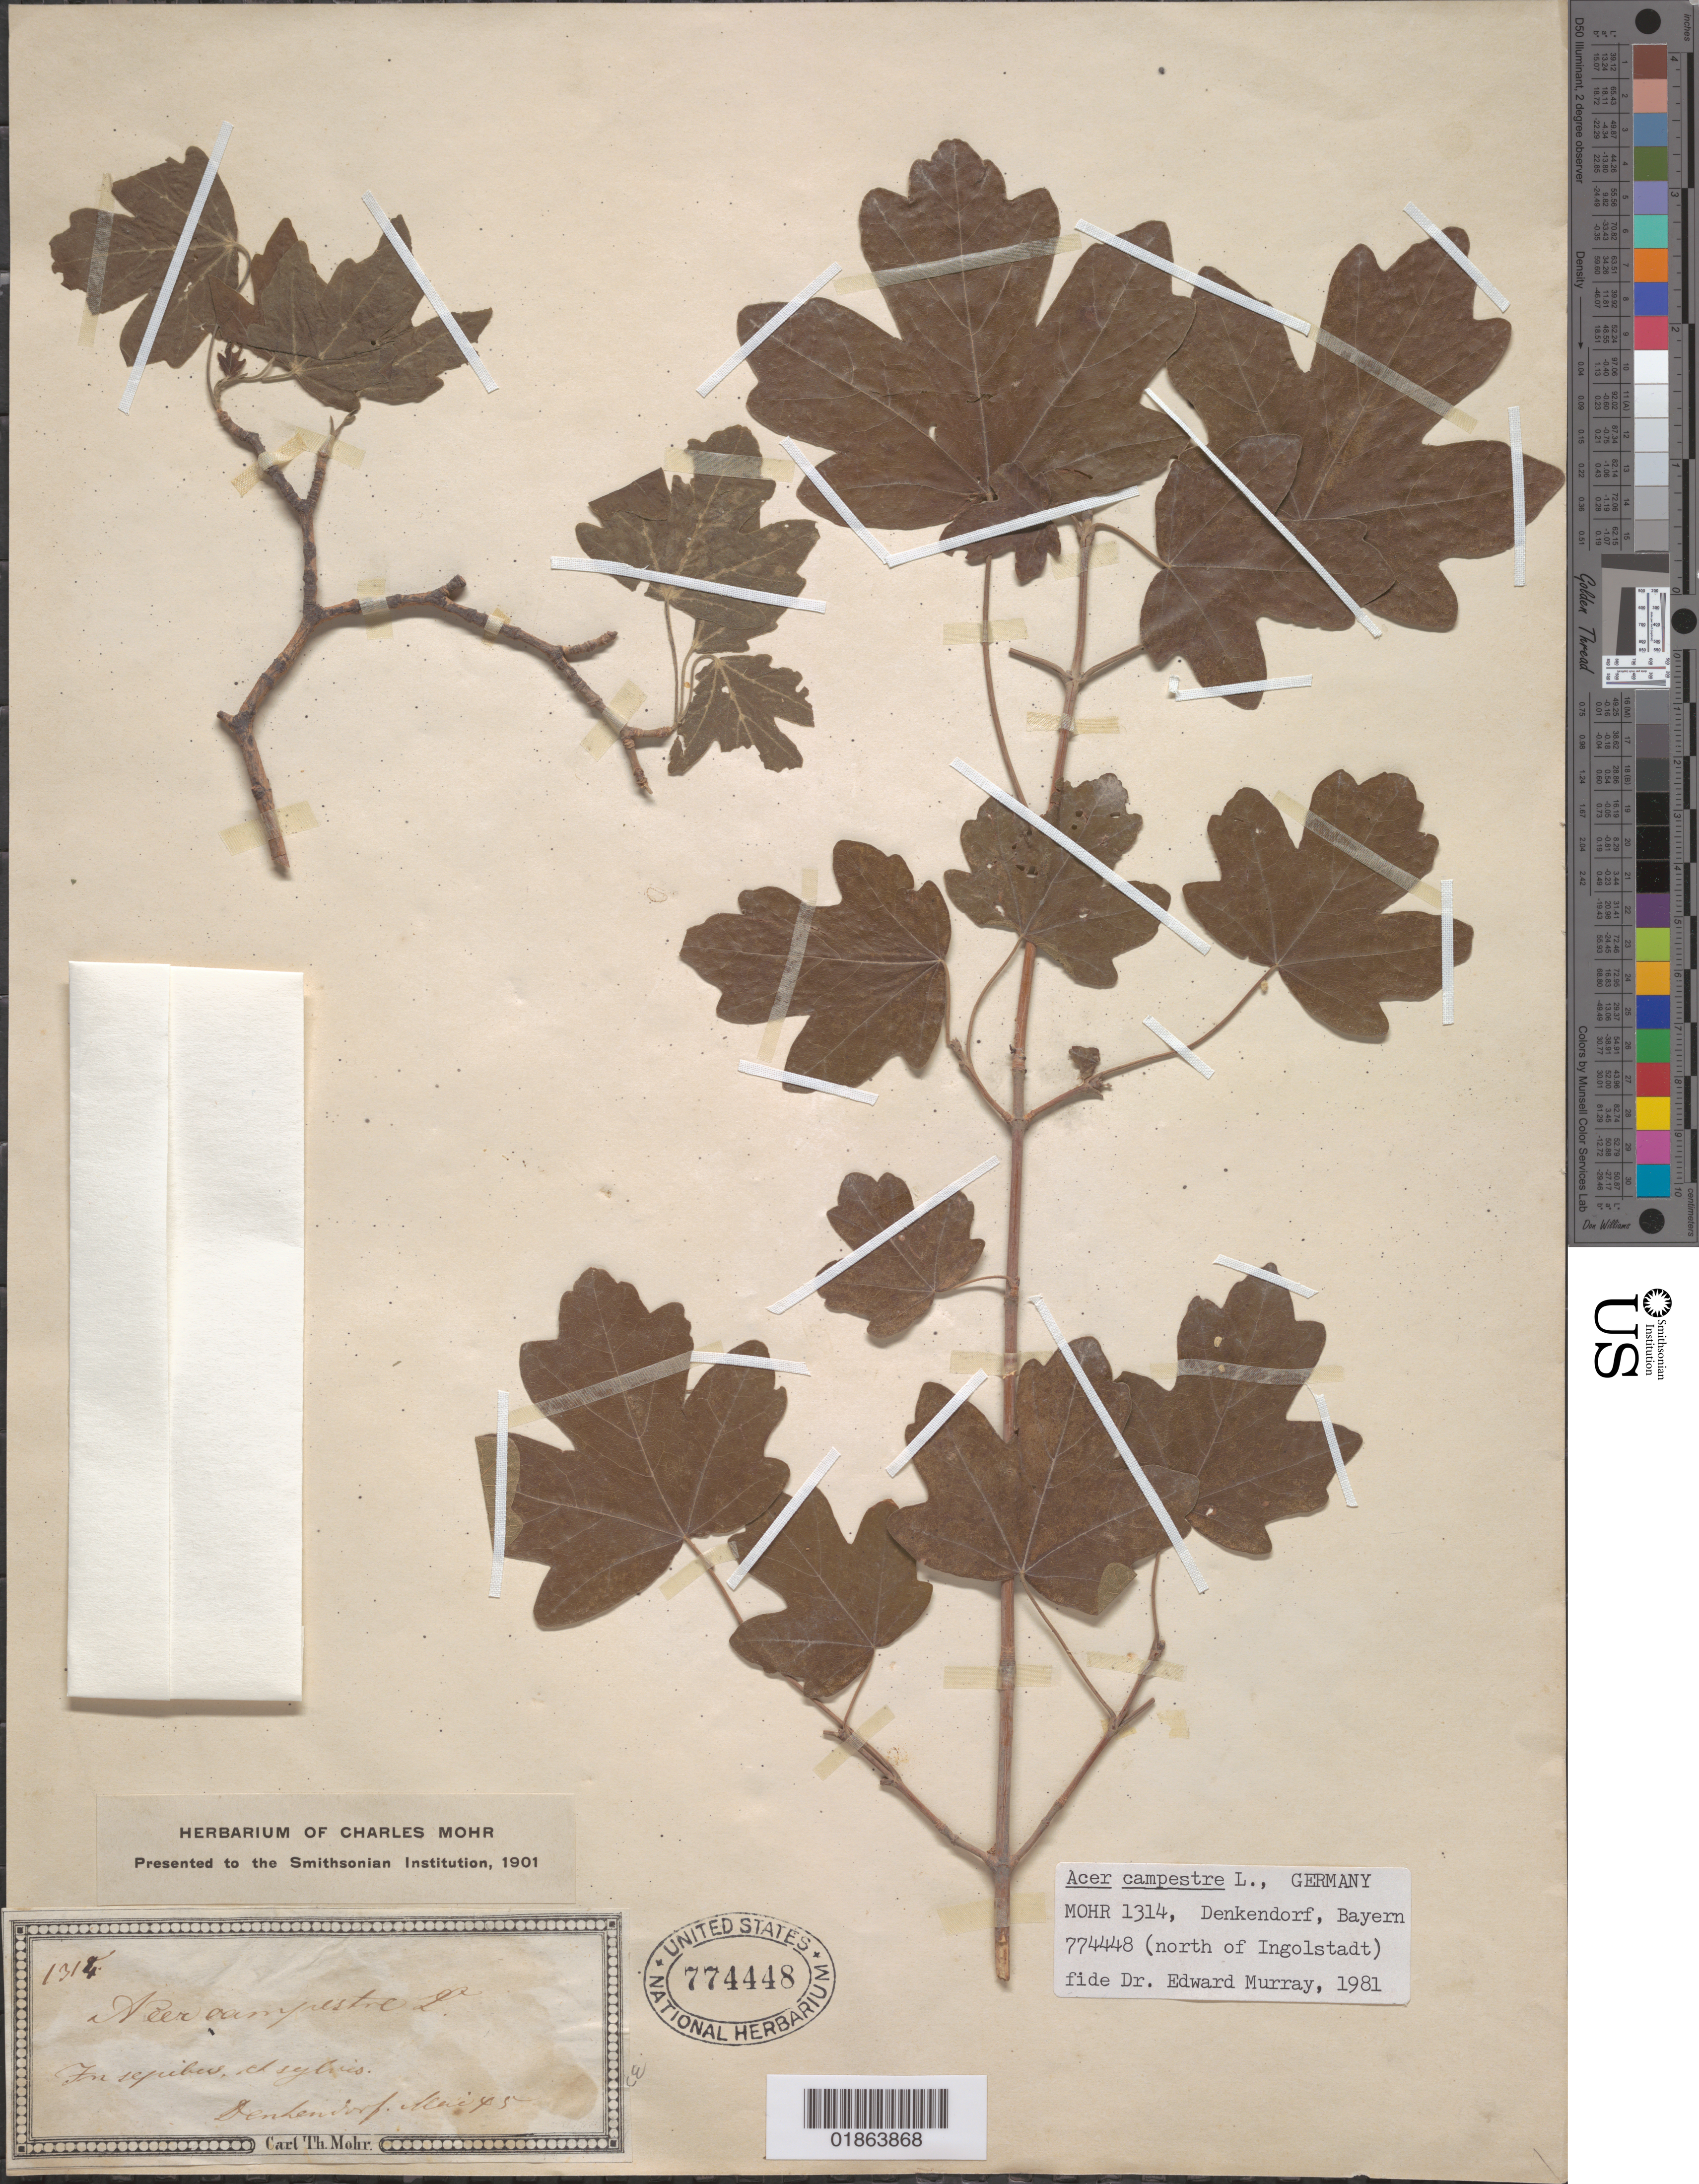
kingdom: Plantae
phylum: Tracheophyta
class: Magnoliopsida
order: Sapindales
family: Sapindaceae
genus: Acer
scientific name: Acer campestre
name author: L.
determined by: Murray, Edward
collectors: C. T. Mohr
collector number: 1314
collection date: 1845-05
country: Germany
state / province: Bayern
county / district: Eichstätt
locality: Denkendorf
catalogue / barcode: US 774448